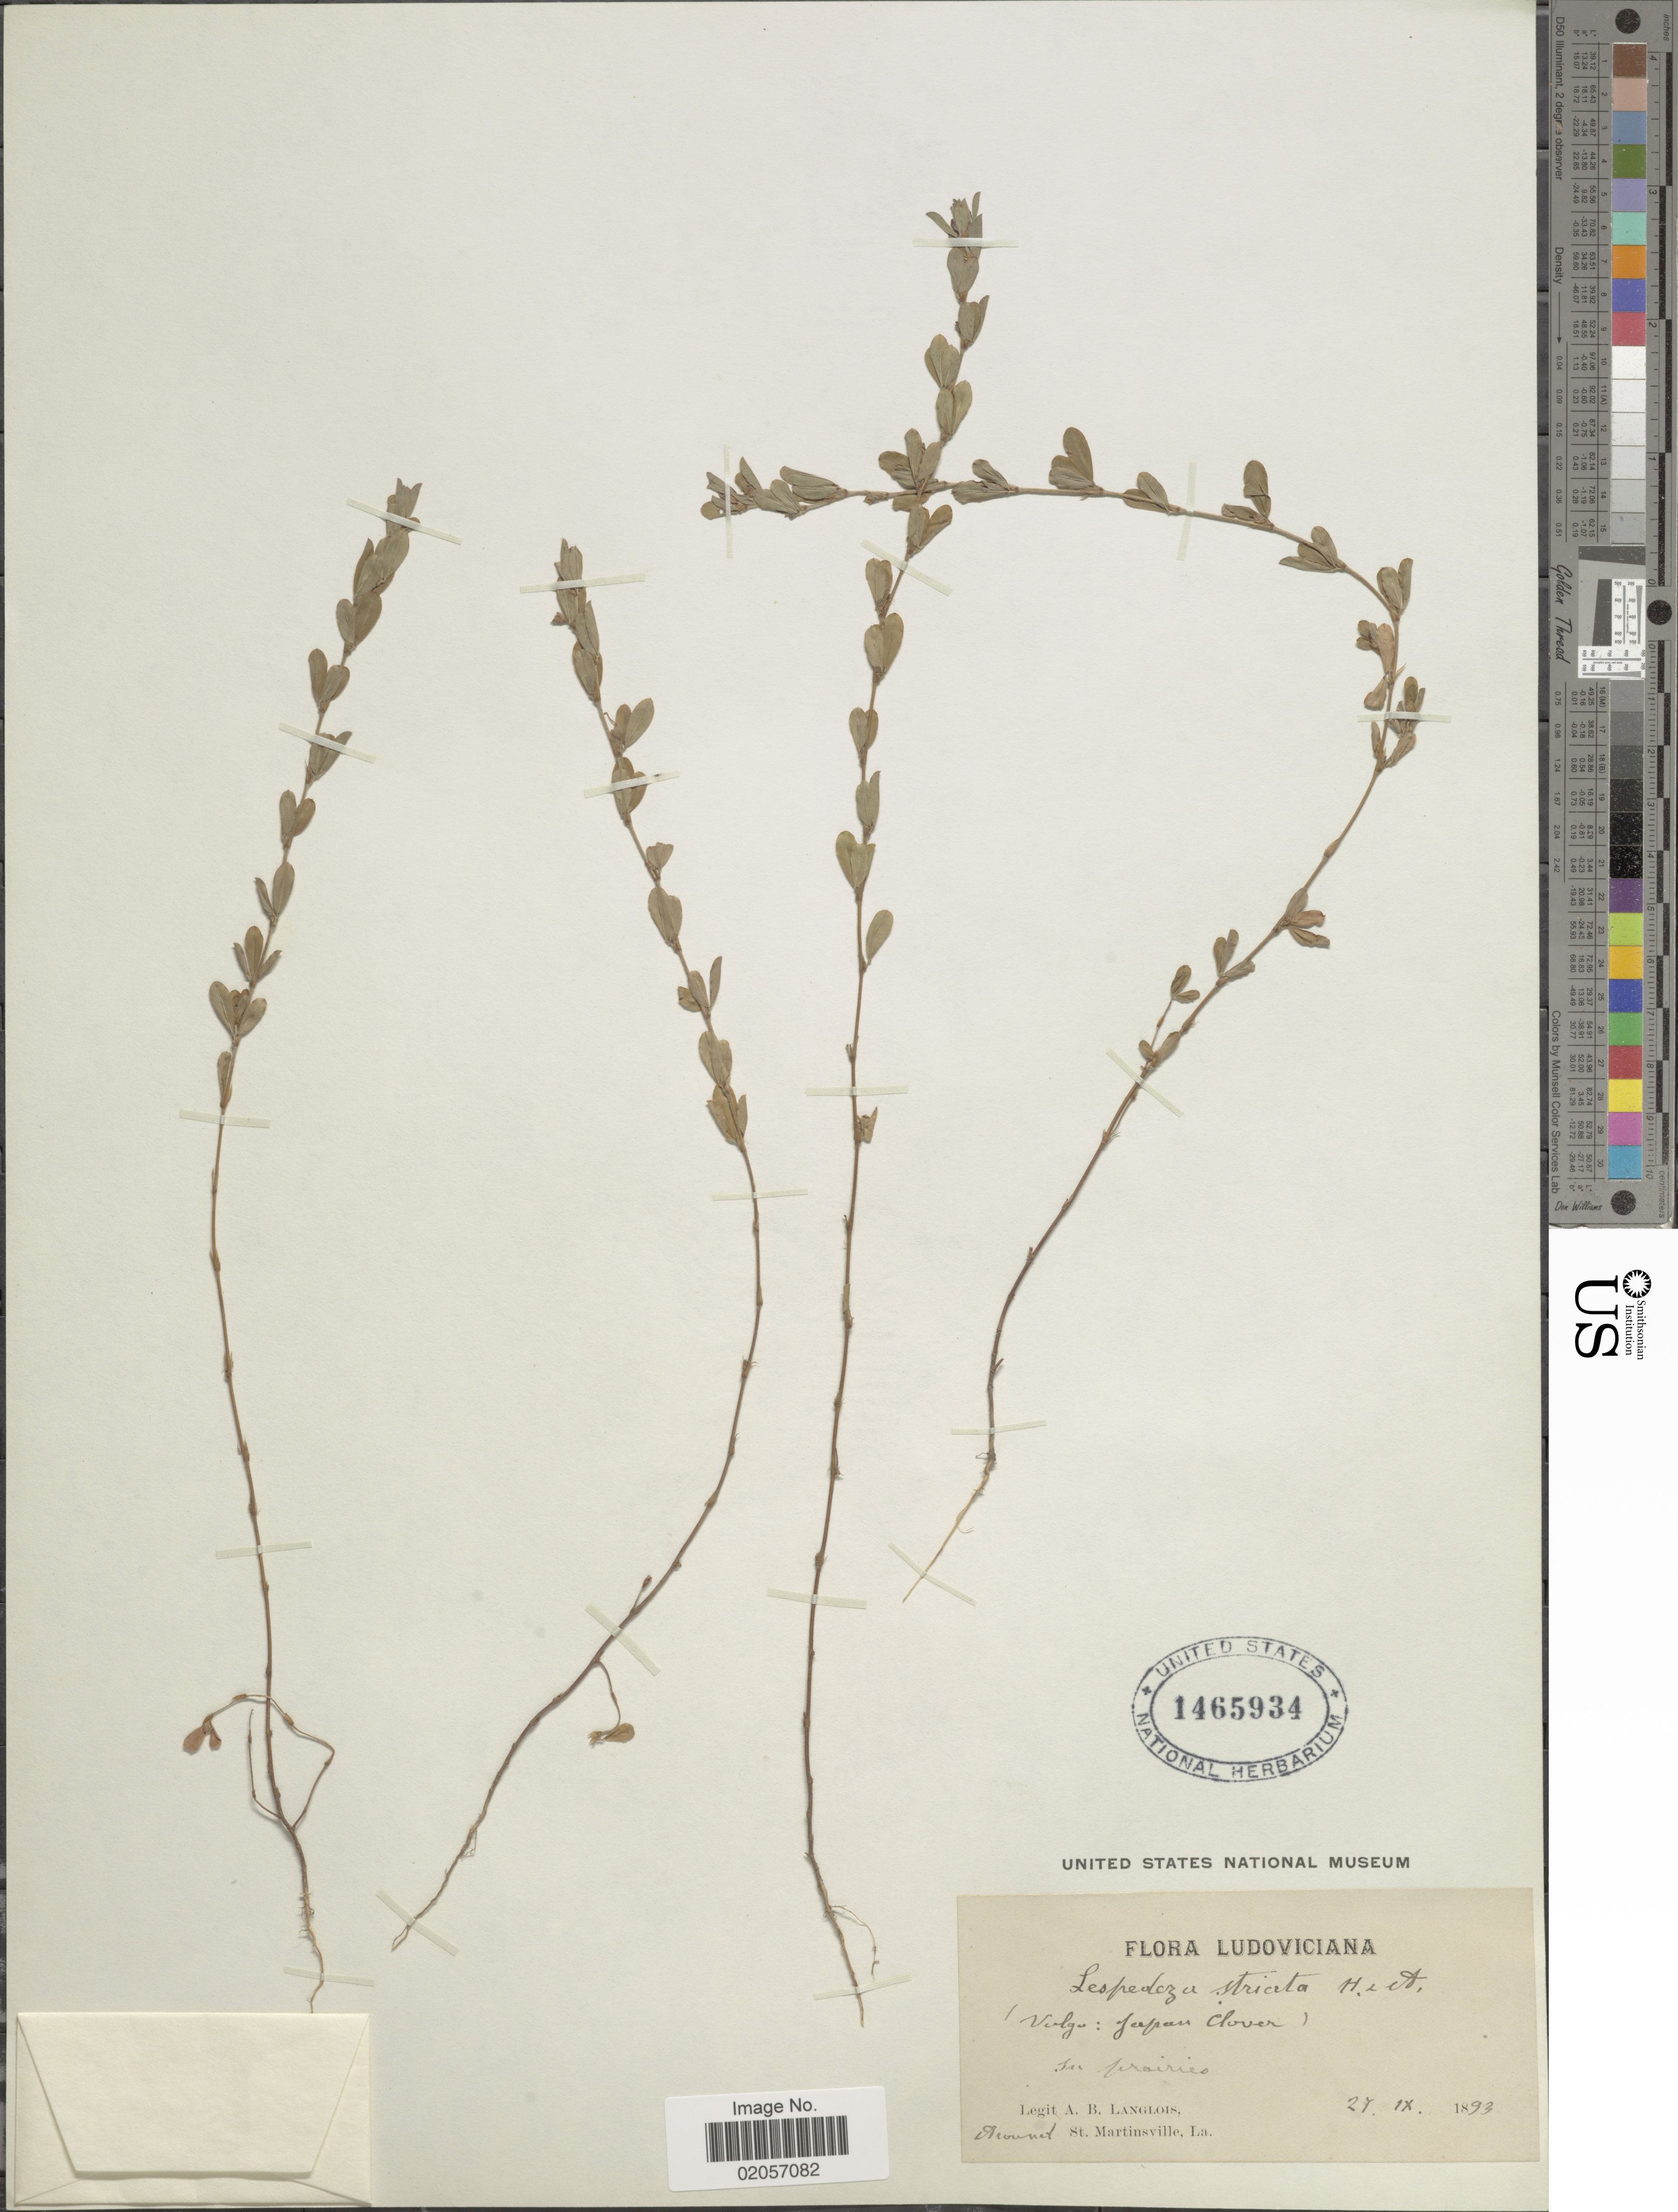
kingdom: Plantae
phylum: Tracheophyta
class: Magnoliopsida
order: Fabales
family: Fabaceae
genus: Kummerowia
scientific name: Kummerowia striata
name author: (Thunb.) Schindl.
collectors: A. Langlois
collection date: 1893-09-27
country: United States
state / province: Louisiana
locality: In prairies. Around St. Martinsville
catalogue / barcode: US 1465934